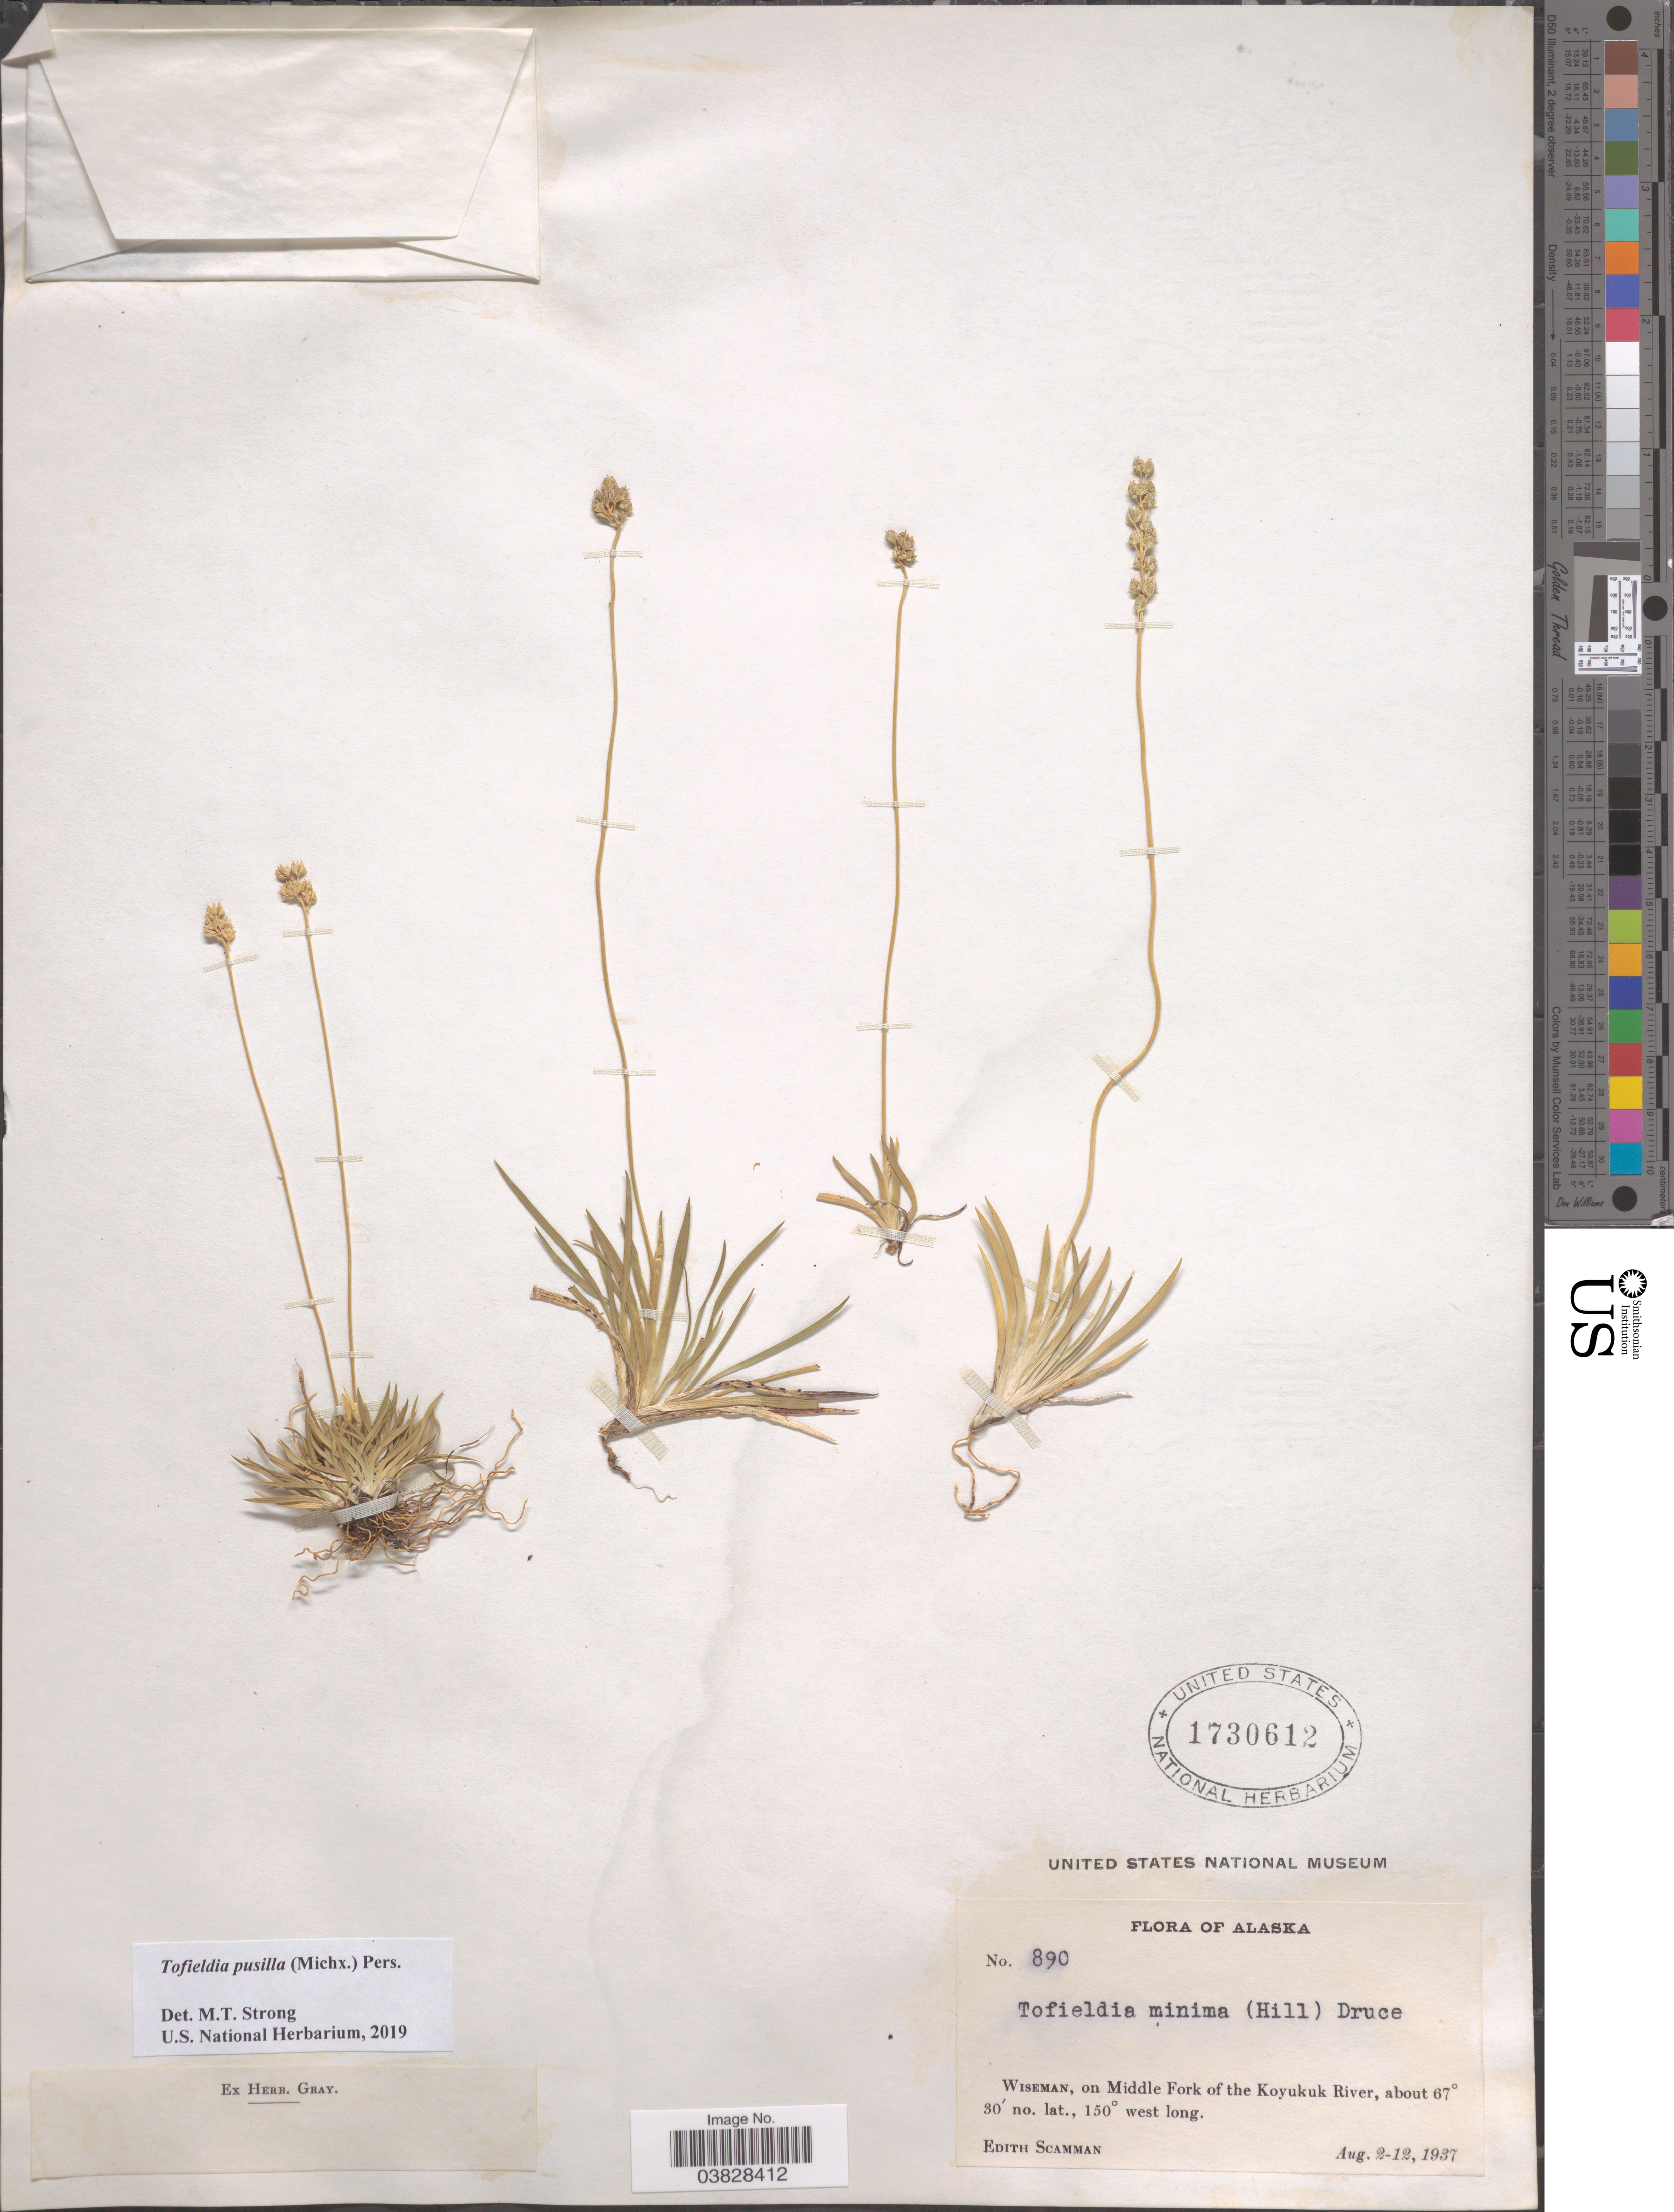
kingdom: Plantae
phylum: Tracheophyta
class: Liliopsida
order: Alismatales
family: Tofieldiaceae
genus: Tofieldia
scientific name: Tofieldia pusilla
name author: (Michx.) Pers.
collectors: E. Scamman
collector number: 890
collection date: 1937-08-02/1937-08-12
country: United States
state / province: Alaska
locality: Wiseman, on Middle Fork of the Koyukuk River.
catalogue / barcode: US 1730612